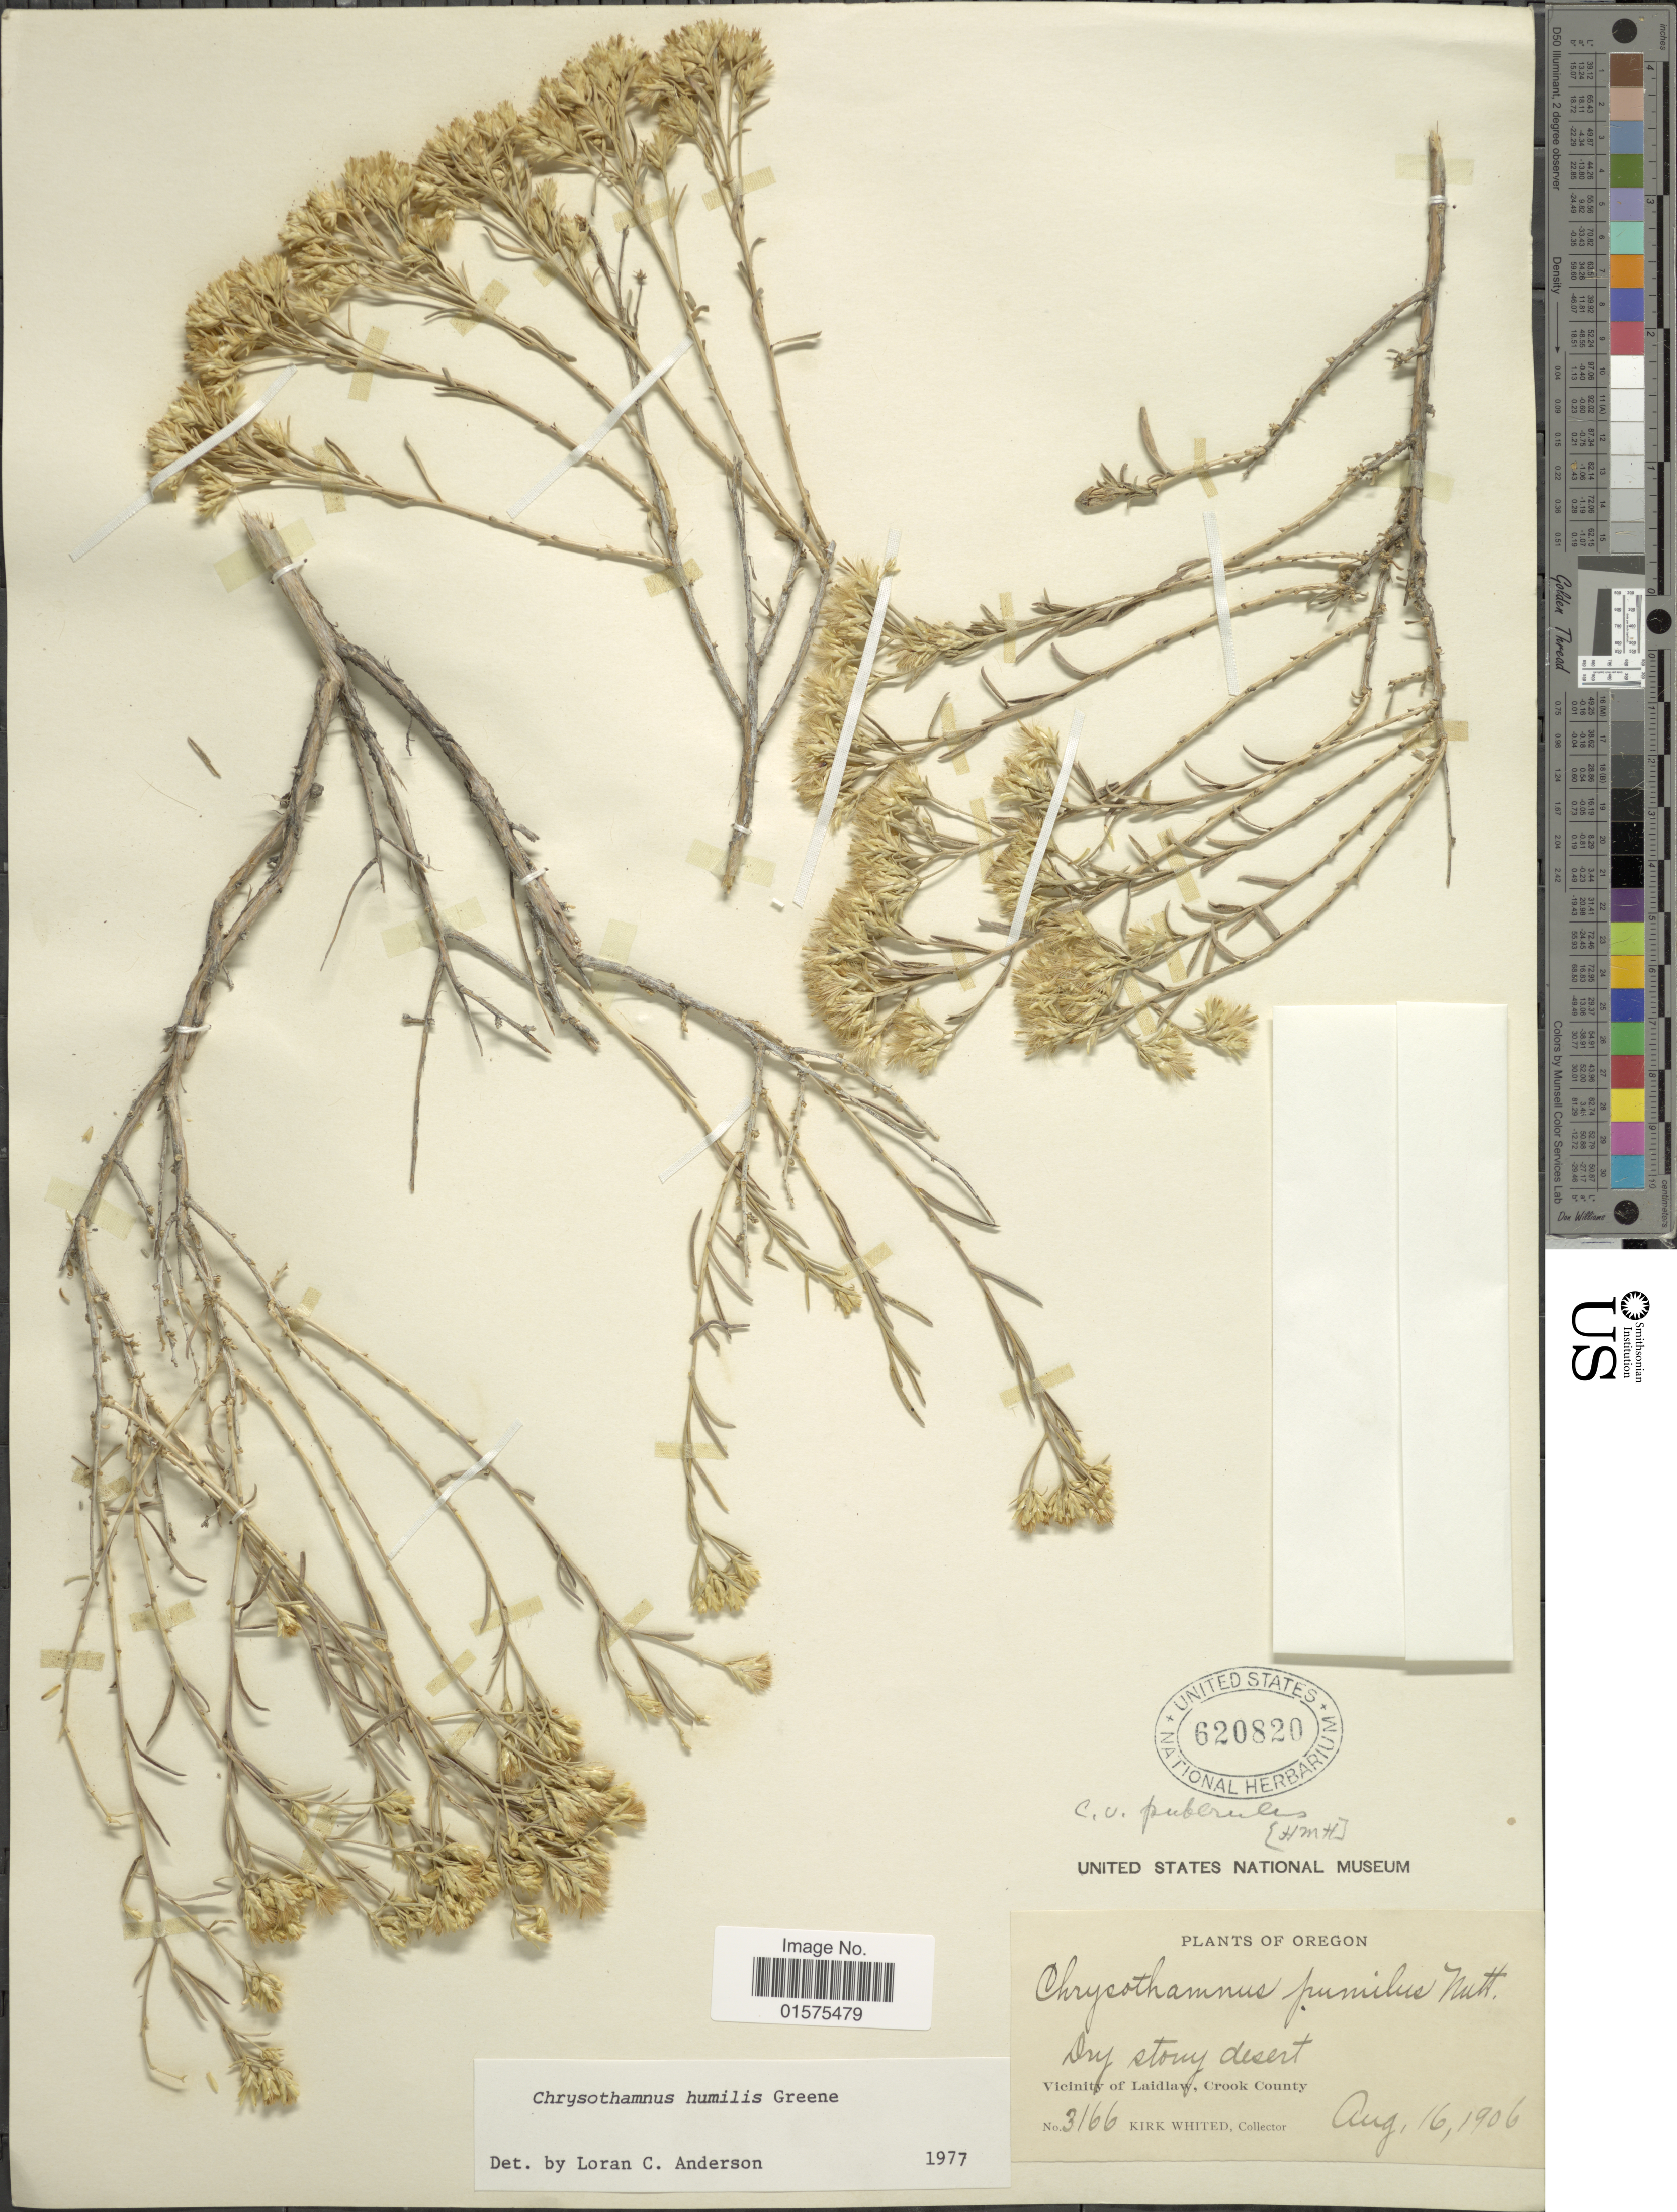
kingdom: Plantae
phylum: Tracheophyta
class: Magnoliopsida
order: Asterales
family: Asteraceae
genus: Chrysothamnus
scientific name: Chrysothamnus humilis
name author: Greene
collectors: K. Whited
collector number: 3166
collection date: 1906-08-16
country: United States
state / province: Oregon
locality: Vicinity of Laidlaw, Crook County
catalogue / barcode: US 620820